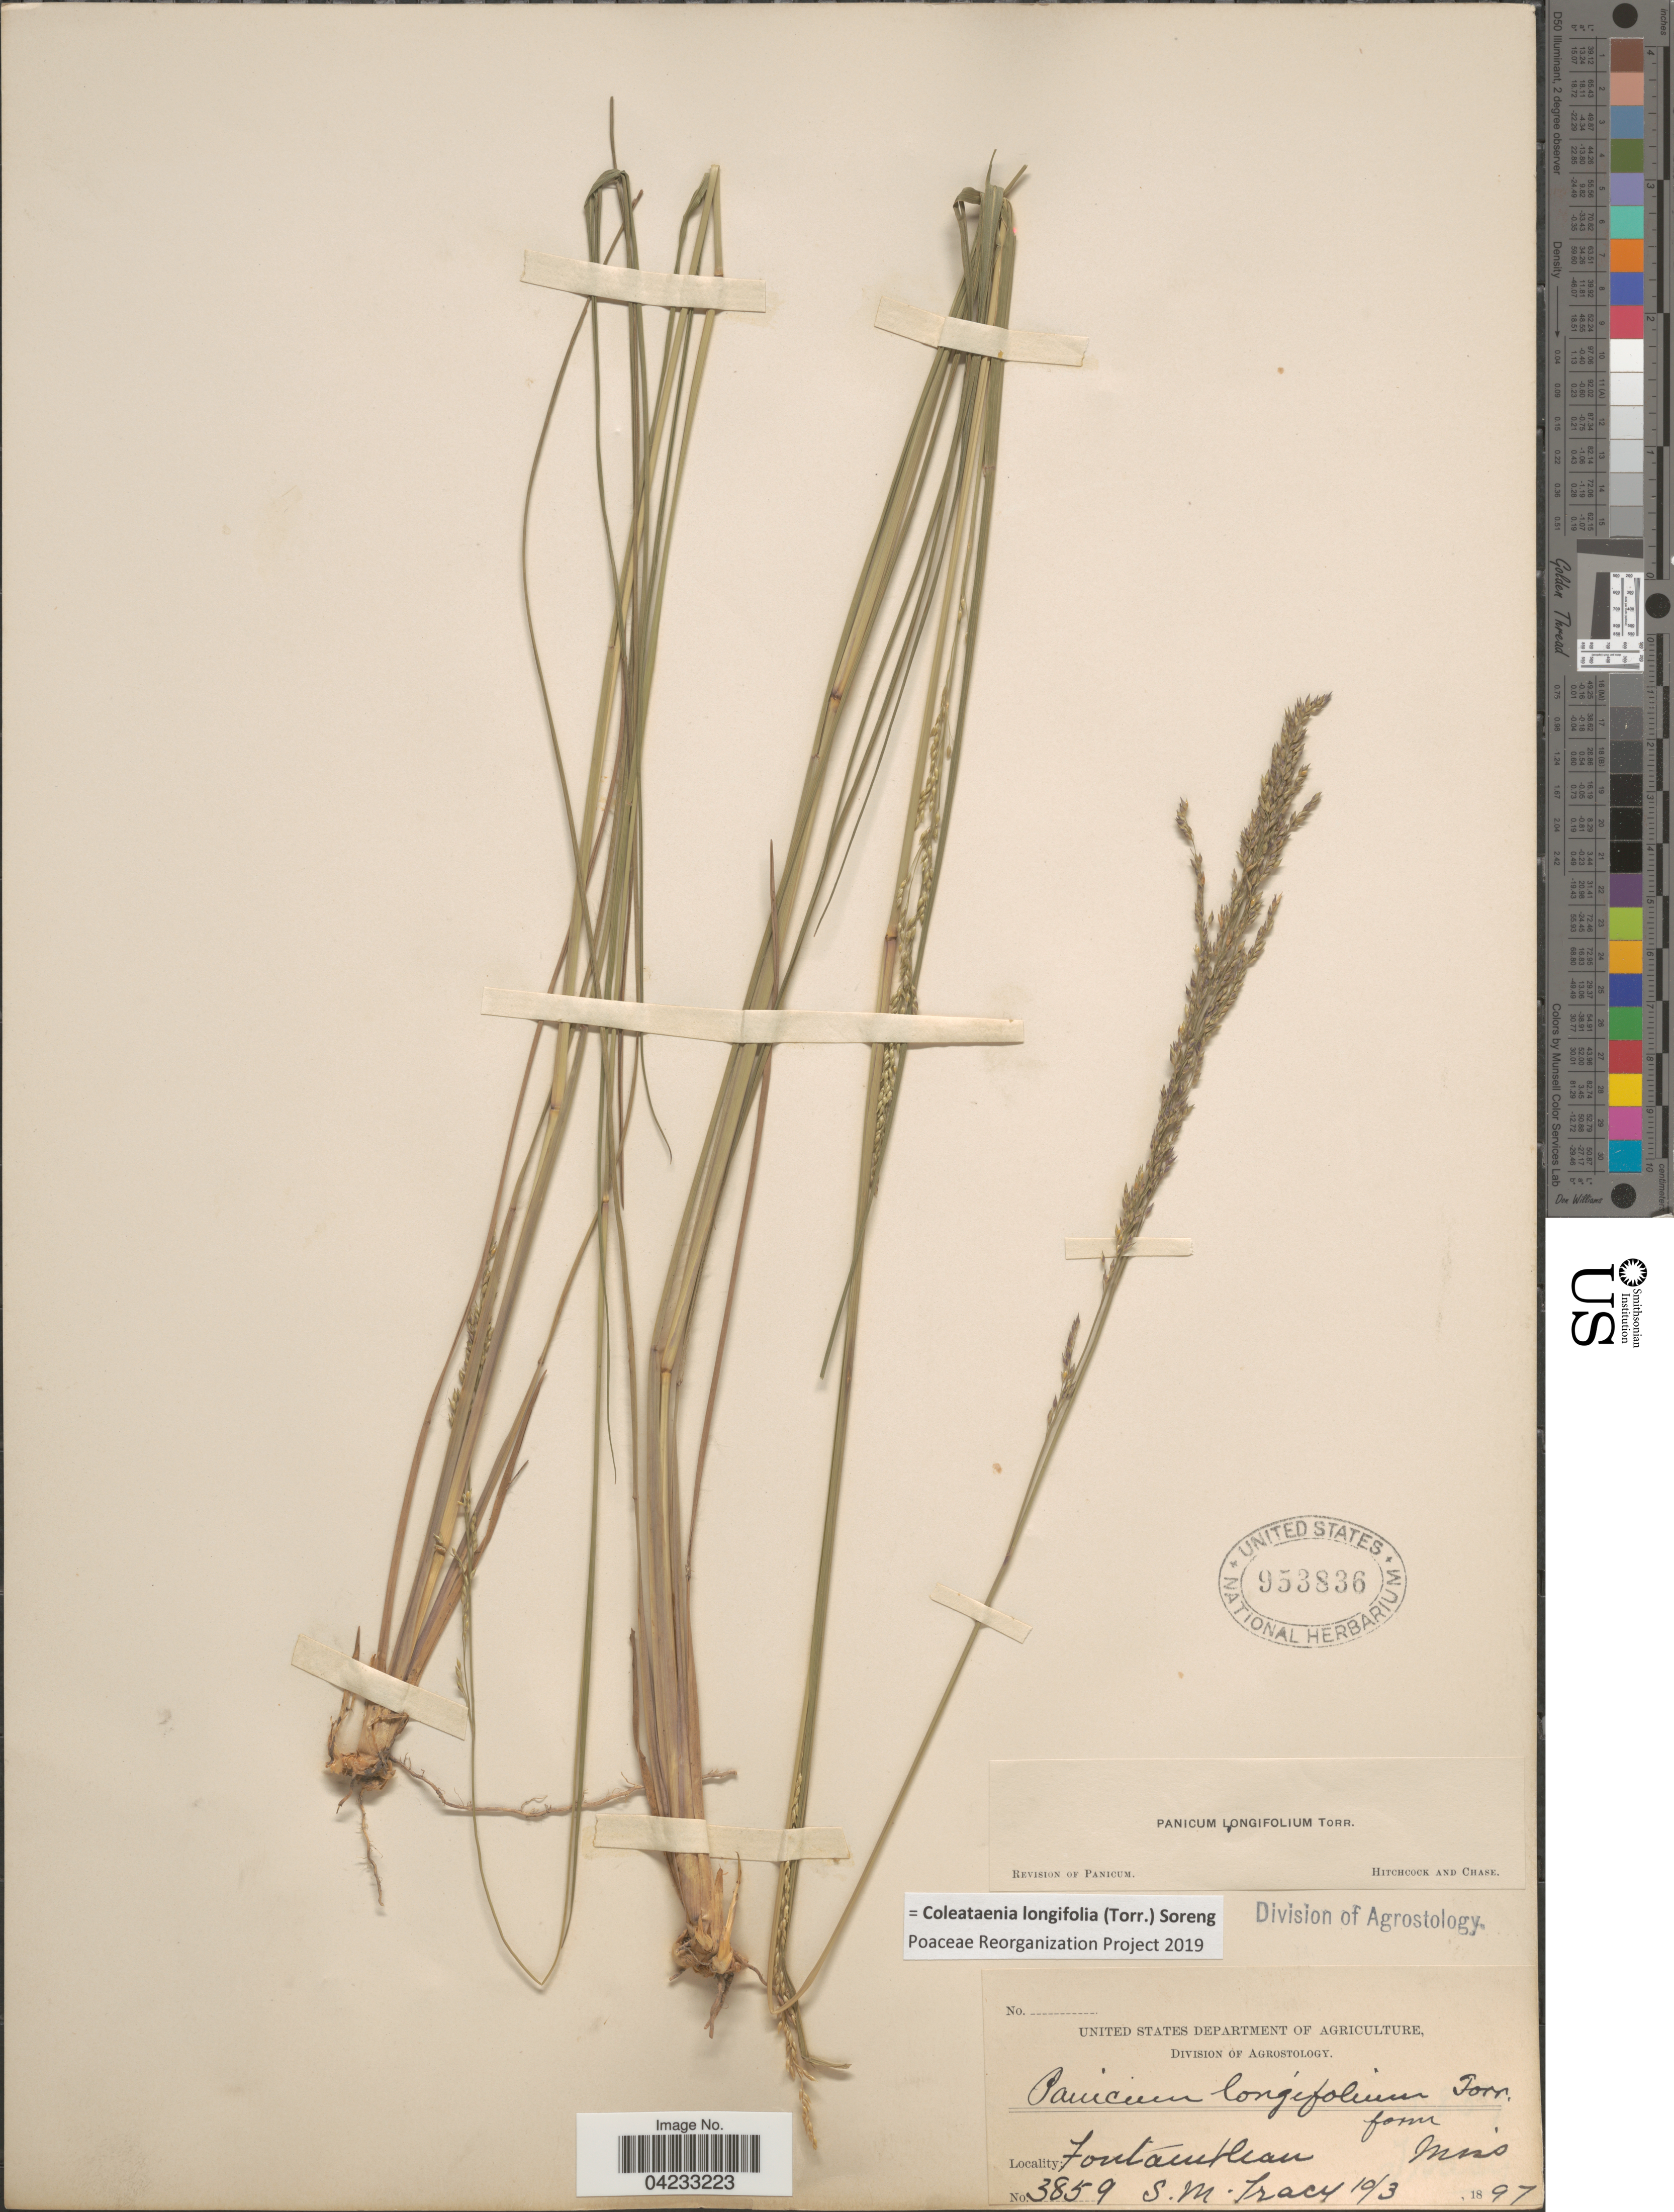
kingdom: Plantae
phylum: Tracheophyta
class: Liliopsida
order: Poales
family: Poaceae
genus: Coleataenia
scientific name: Coleataenia longifolia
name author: (Torr.) Soreng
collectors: S. M. Tracy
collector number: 3859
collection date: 1897-10-03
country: United States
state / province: Mississippi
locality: Fontainbleau.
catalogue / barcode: US 953836